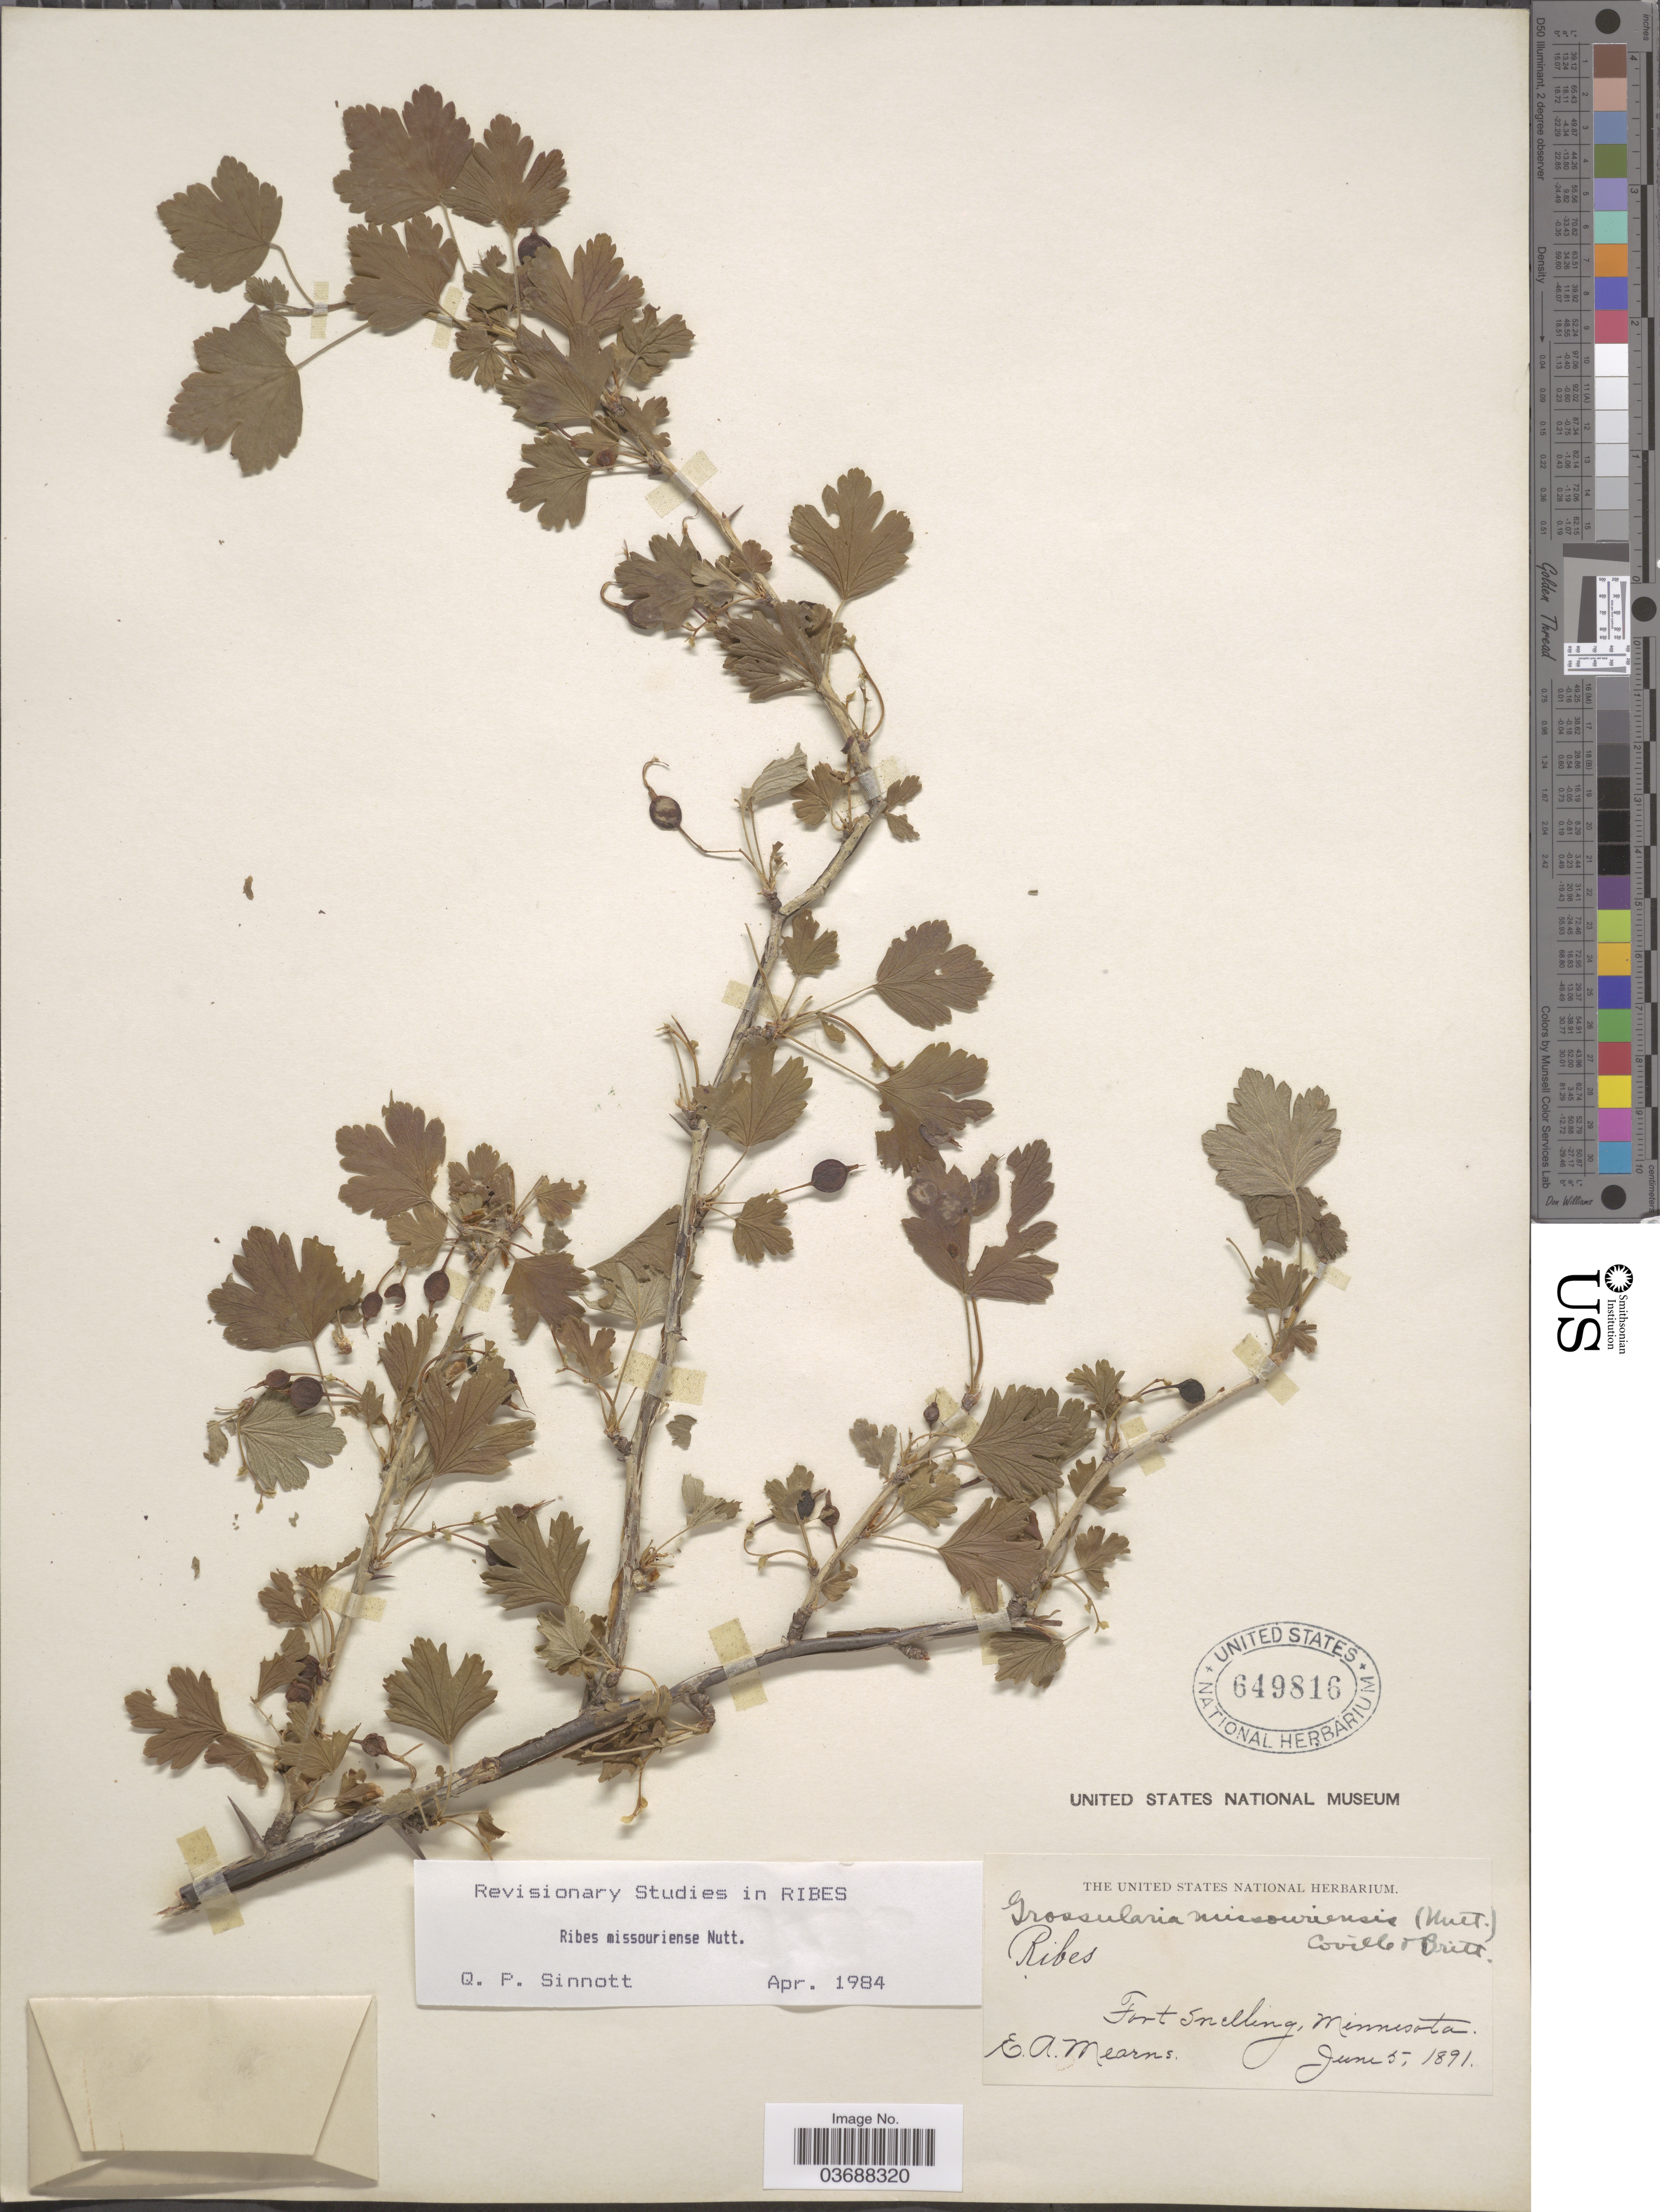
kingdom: Plantae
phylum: Tracheophyta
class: Magnoliopsida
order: Saxifragales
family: Grossulariaceae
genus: Ribes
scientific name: Ribes missouriense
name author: Nutt.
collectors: E. A. Mearns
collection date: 1891-06-05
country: United States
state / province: Minnesota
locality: Fort Snelling.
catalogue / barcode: US 649816